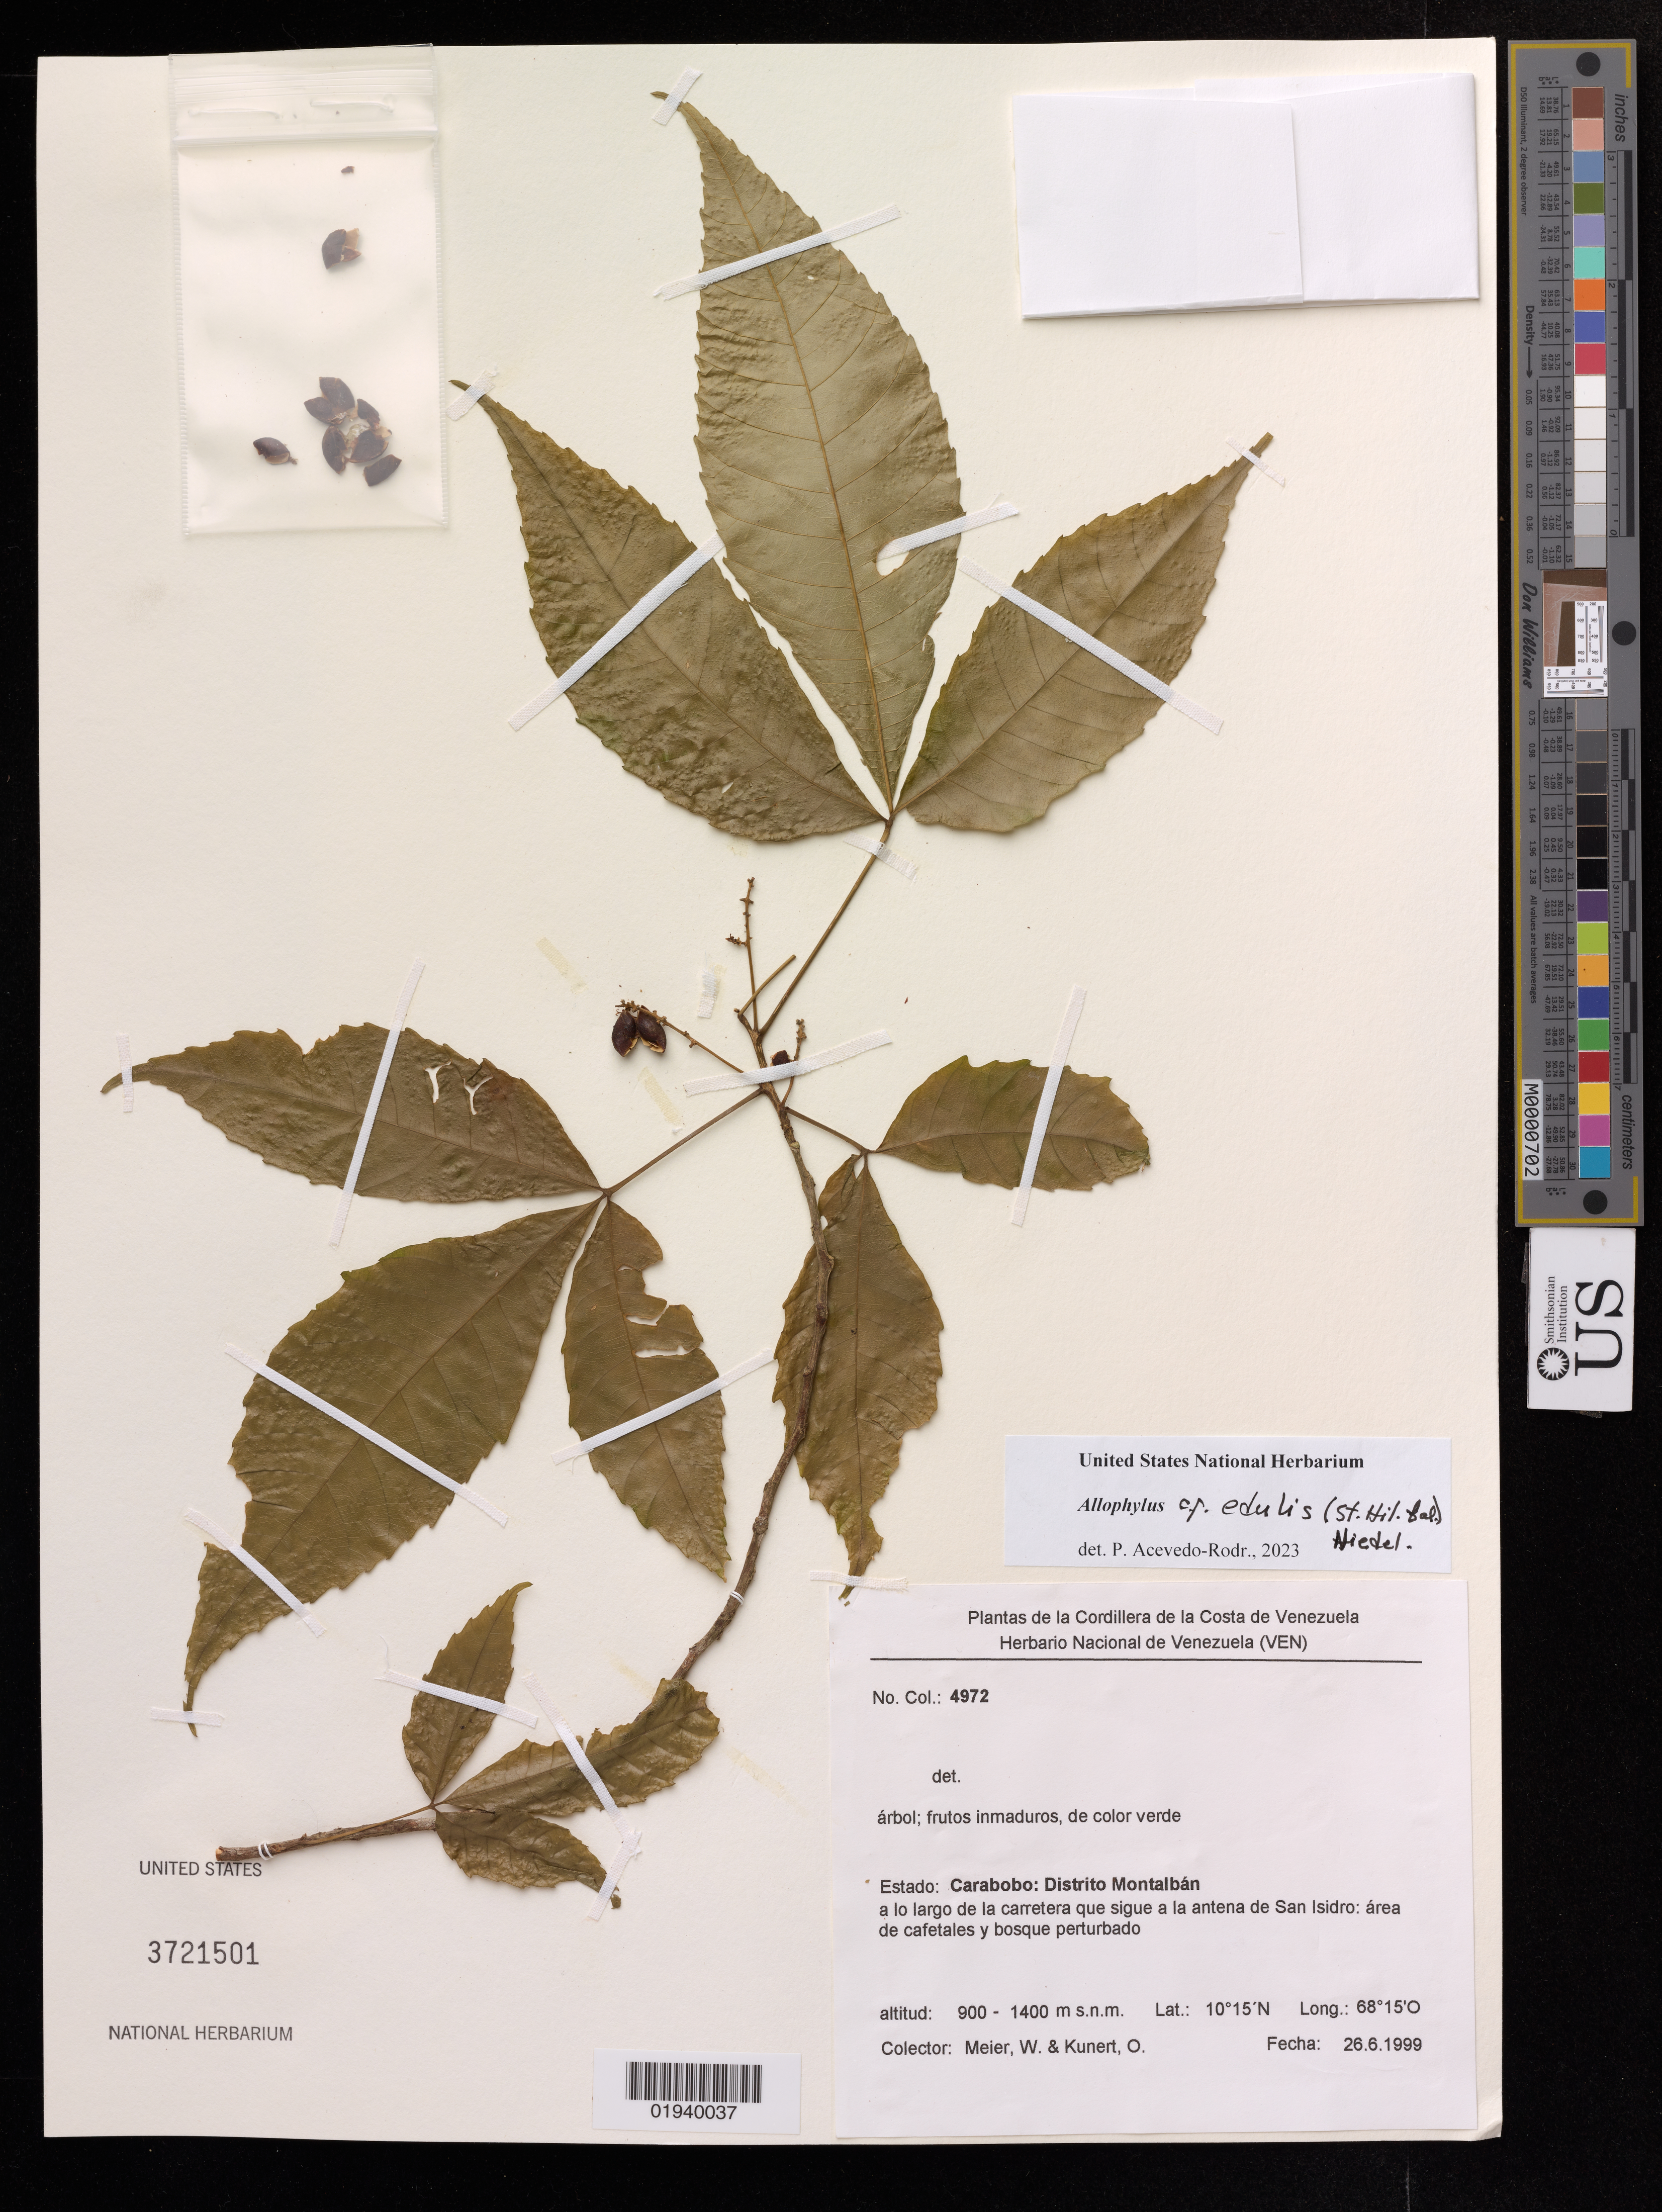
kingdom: Plantae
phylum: Tracheophyta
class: Magnoliopsida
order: Sapindales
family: Sapindaceae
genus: Allophylus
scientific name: Allophylus edulis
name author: (A. St.-Hil. et al.) Hieron. ex Niederl.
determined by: Acevedo-Rodriguez, P., (US), Smithsonian Institution - National Museum of Natural History (UNITED STATES)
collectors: W. Meier & O. Kunert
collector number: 4972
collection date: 1999-06-26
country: Venezuela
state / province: Carabobo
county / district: Montalbán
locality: Distrito Montalbán, a lo largo de la carretera que sigue a la antena de San Isidro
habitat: Área de cafetales y bosque perturbado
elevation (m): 900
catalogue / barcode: US 3721501